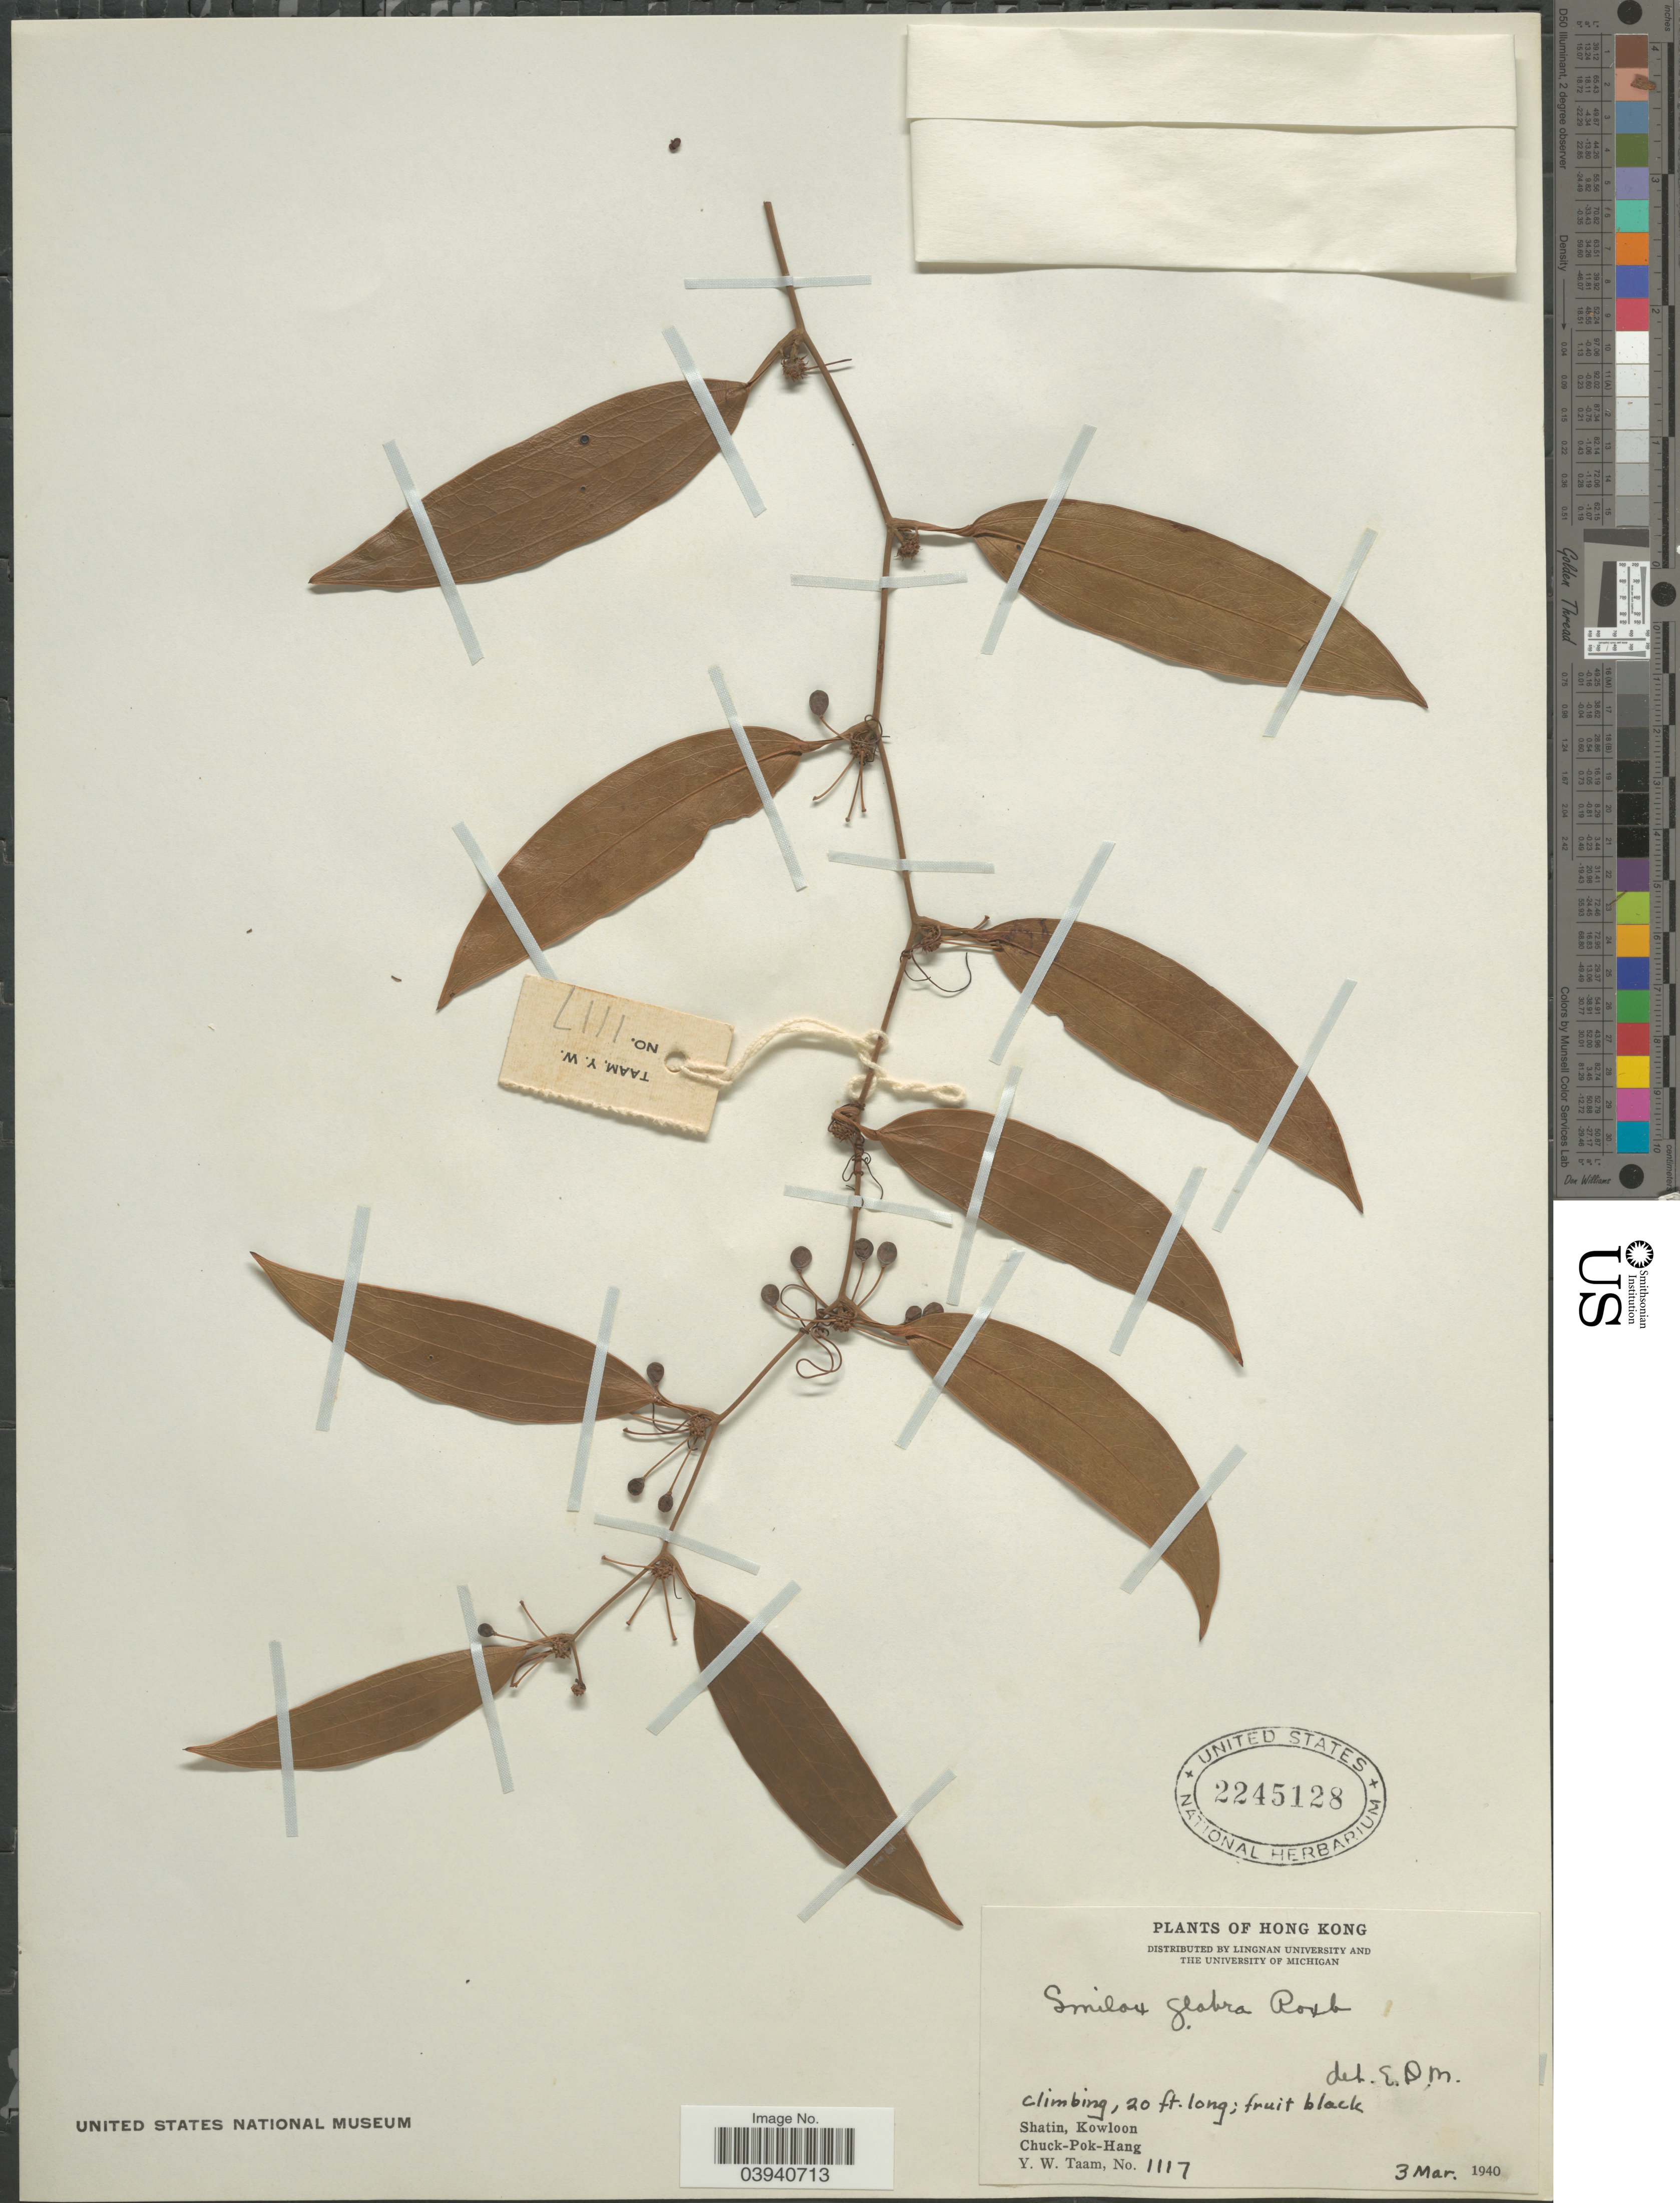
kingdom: Plantae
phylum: Tracheophyta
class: Liliopsida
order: Liliales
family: Smilacaceae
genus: Smilax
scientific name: Smilax glabra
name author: Roxb.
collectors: Y. W. Taam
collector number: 1117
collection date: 1940-03-03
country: China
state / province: Hong Kong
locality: Shatin, Kowloon. Chuck-Pok-Hang.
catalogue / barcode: US 2245128